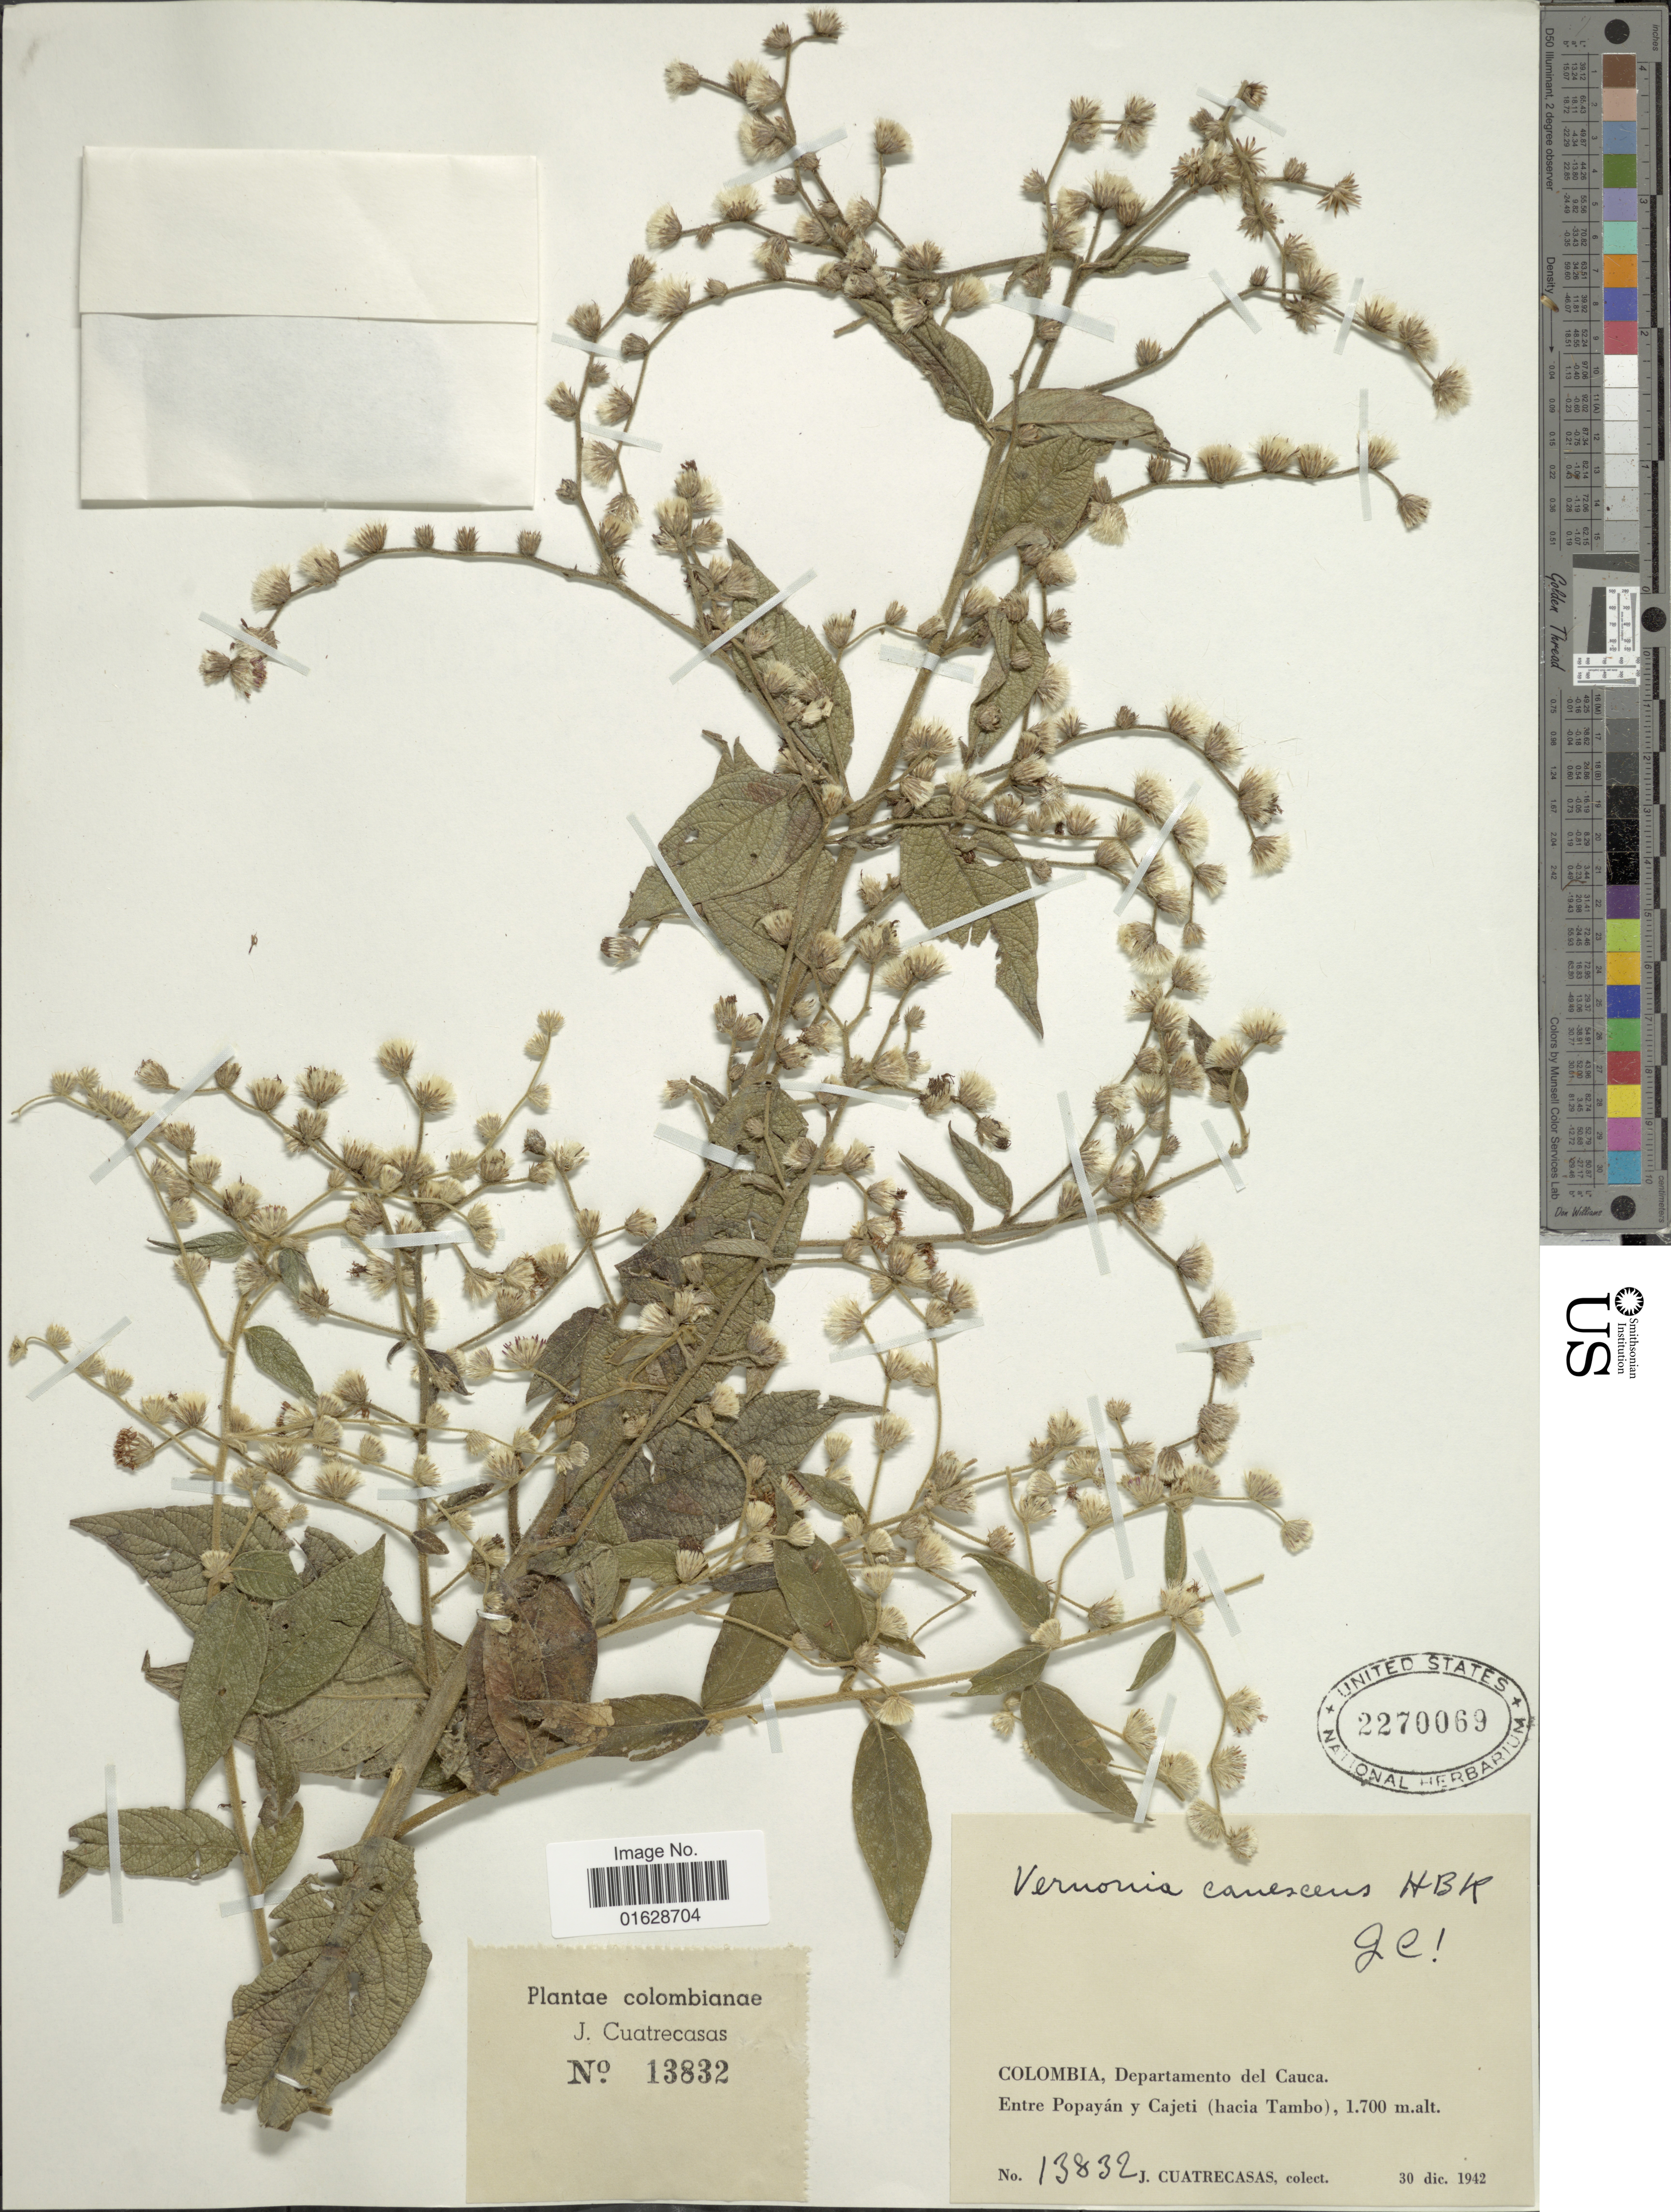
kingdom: Plantae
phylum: Tracheophyta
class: Magnoliopsida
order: Asterales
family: Asteraceae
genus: Lepidaploa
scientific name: Lepidaploa canescens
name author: (Kunth) H. Rob.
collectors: J. Cuatrecasas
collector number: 13832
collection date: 1942-12-30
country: Colombia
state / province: Cauca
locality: Colombia, Departamento del Cauca. Entre Popayan y Cajeti (hacia Tambo)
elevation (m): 1700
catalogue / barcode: US 2270069